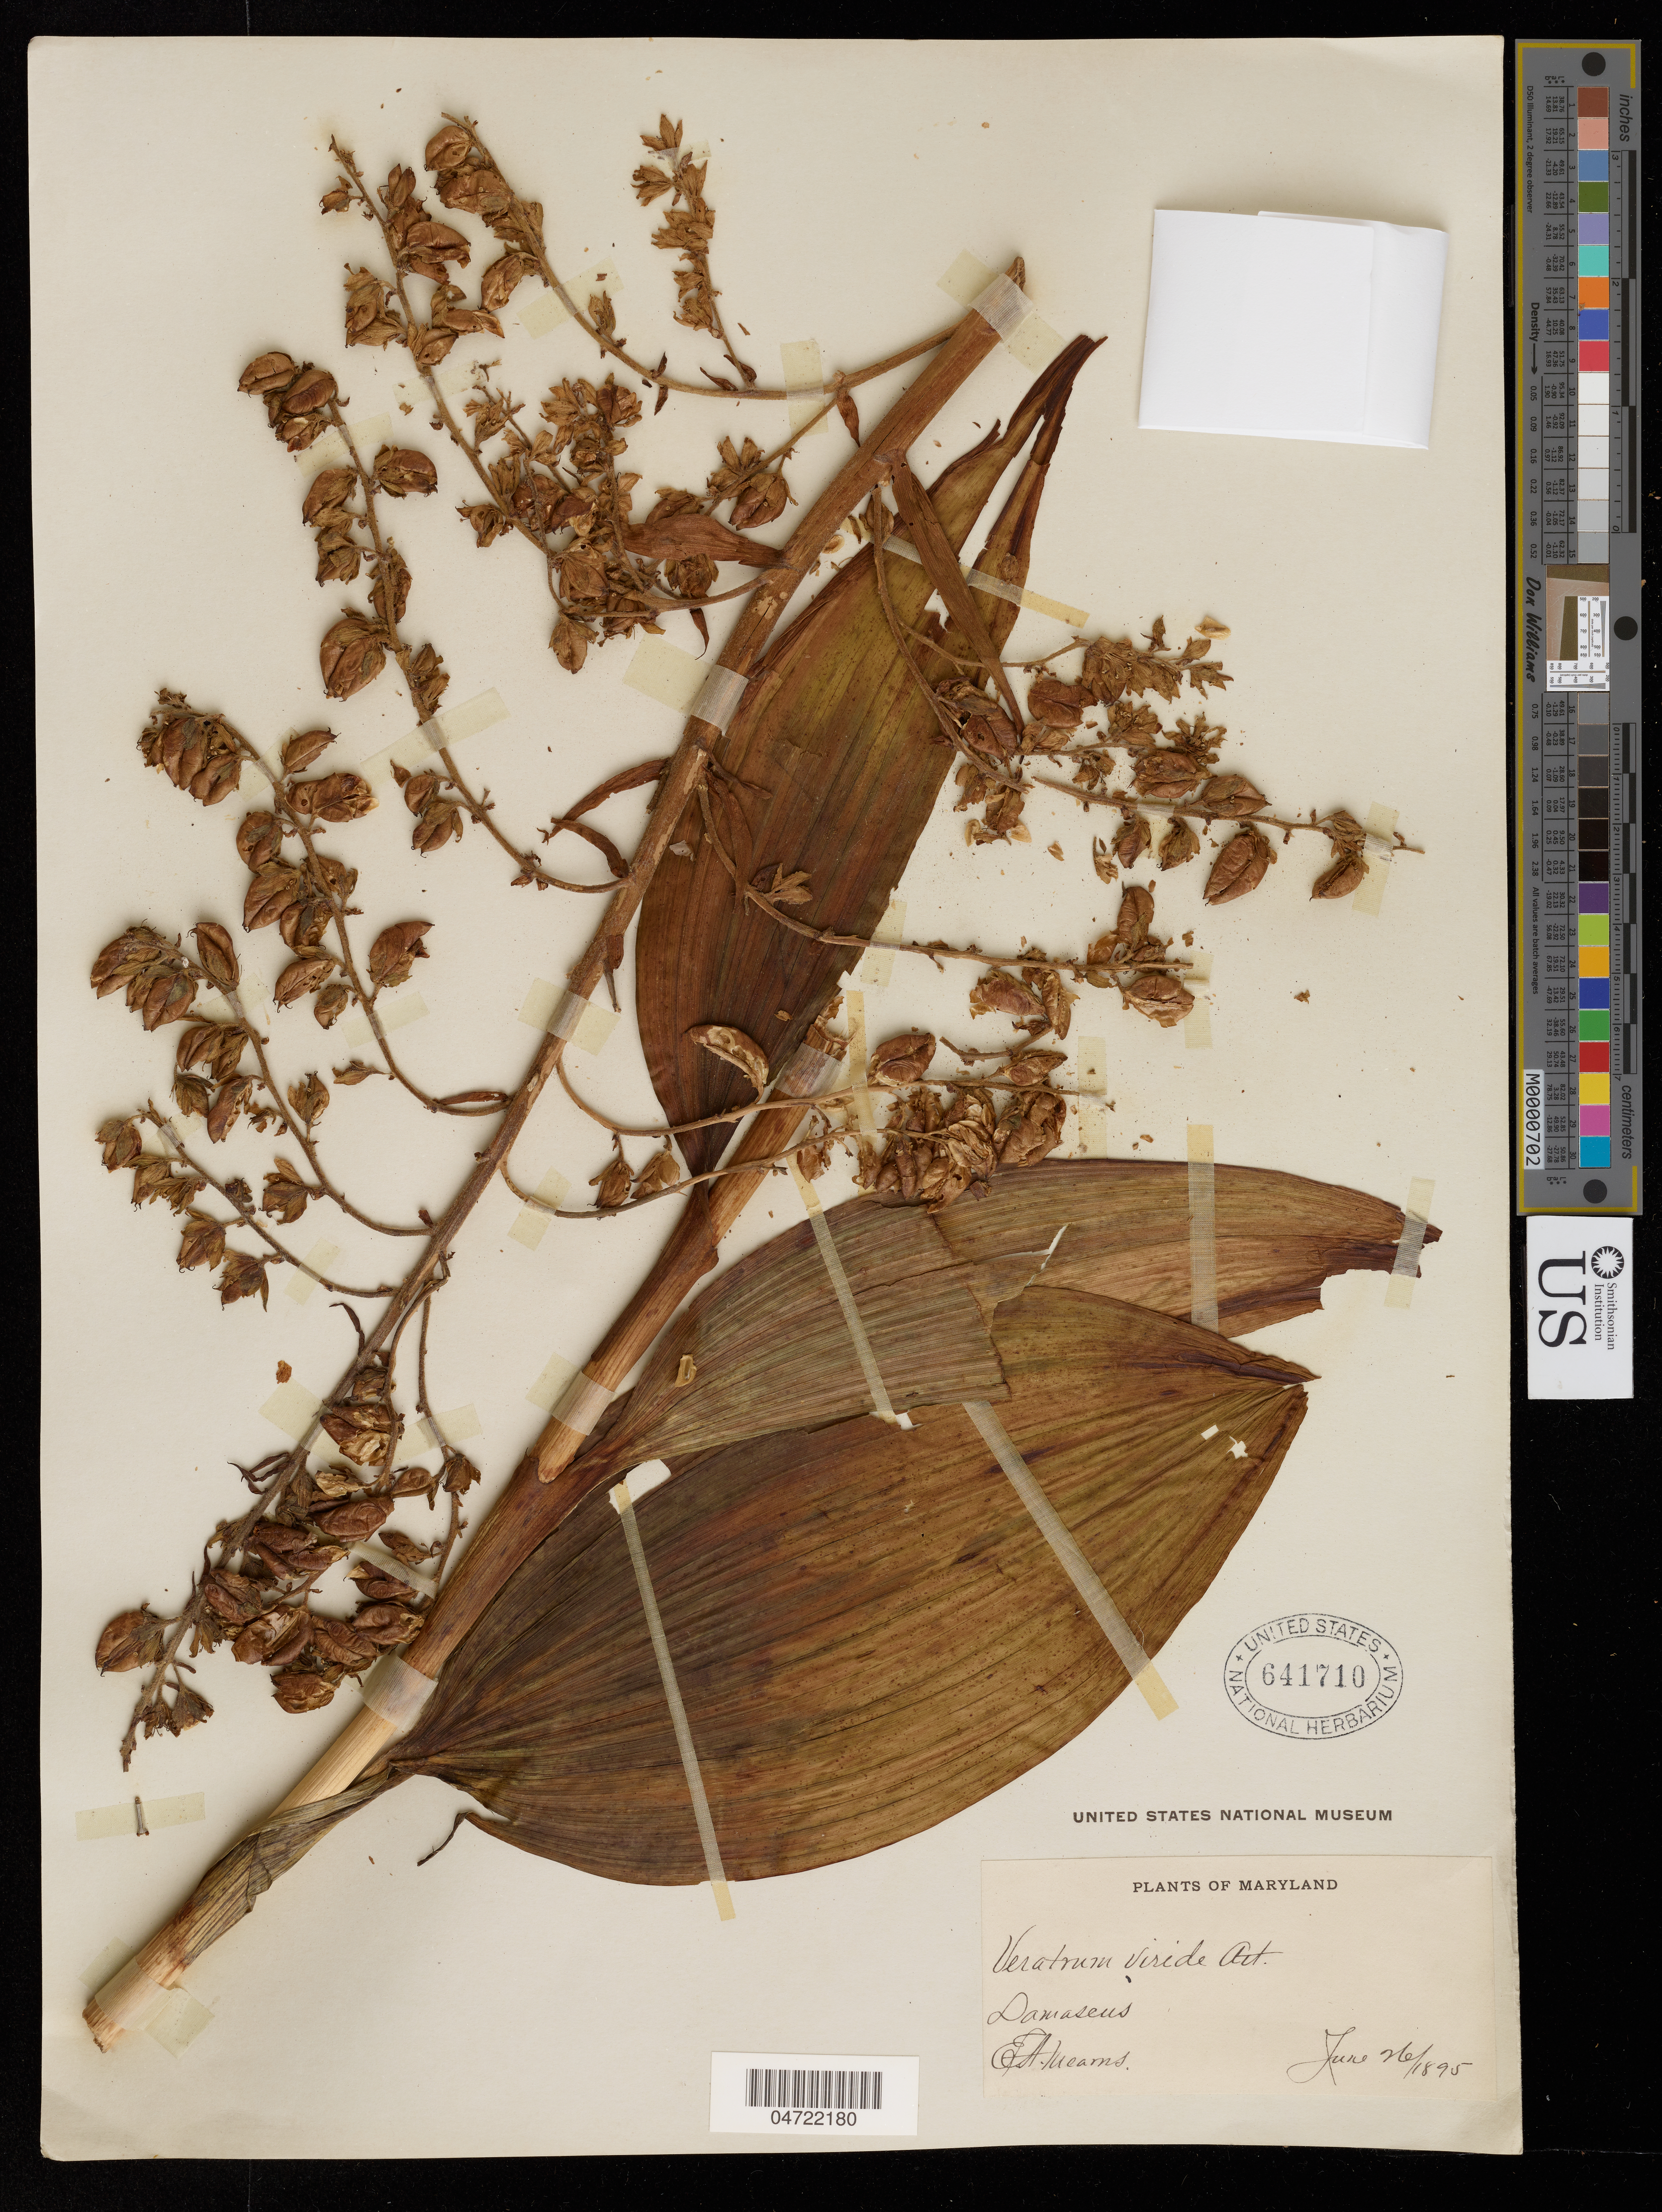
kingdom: Plantae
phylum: Tracheophyta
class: Liliopsida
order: Liliales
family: Melanthiaceae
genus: Veratrum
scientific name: Veratrum viride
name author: Aiton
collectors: E. A. Mearns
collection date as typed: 26 Jun 1895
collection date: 1895-06-26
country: United States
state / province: Maryland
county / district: Montgomery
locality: Damascus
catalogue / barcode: US 641710